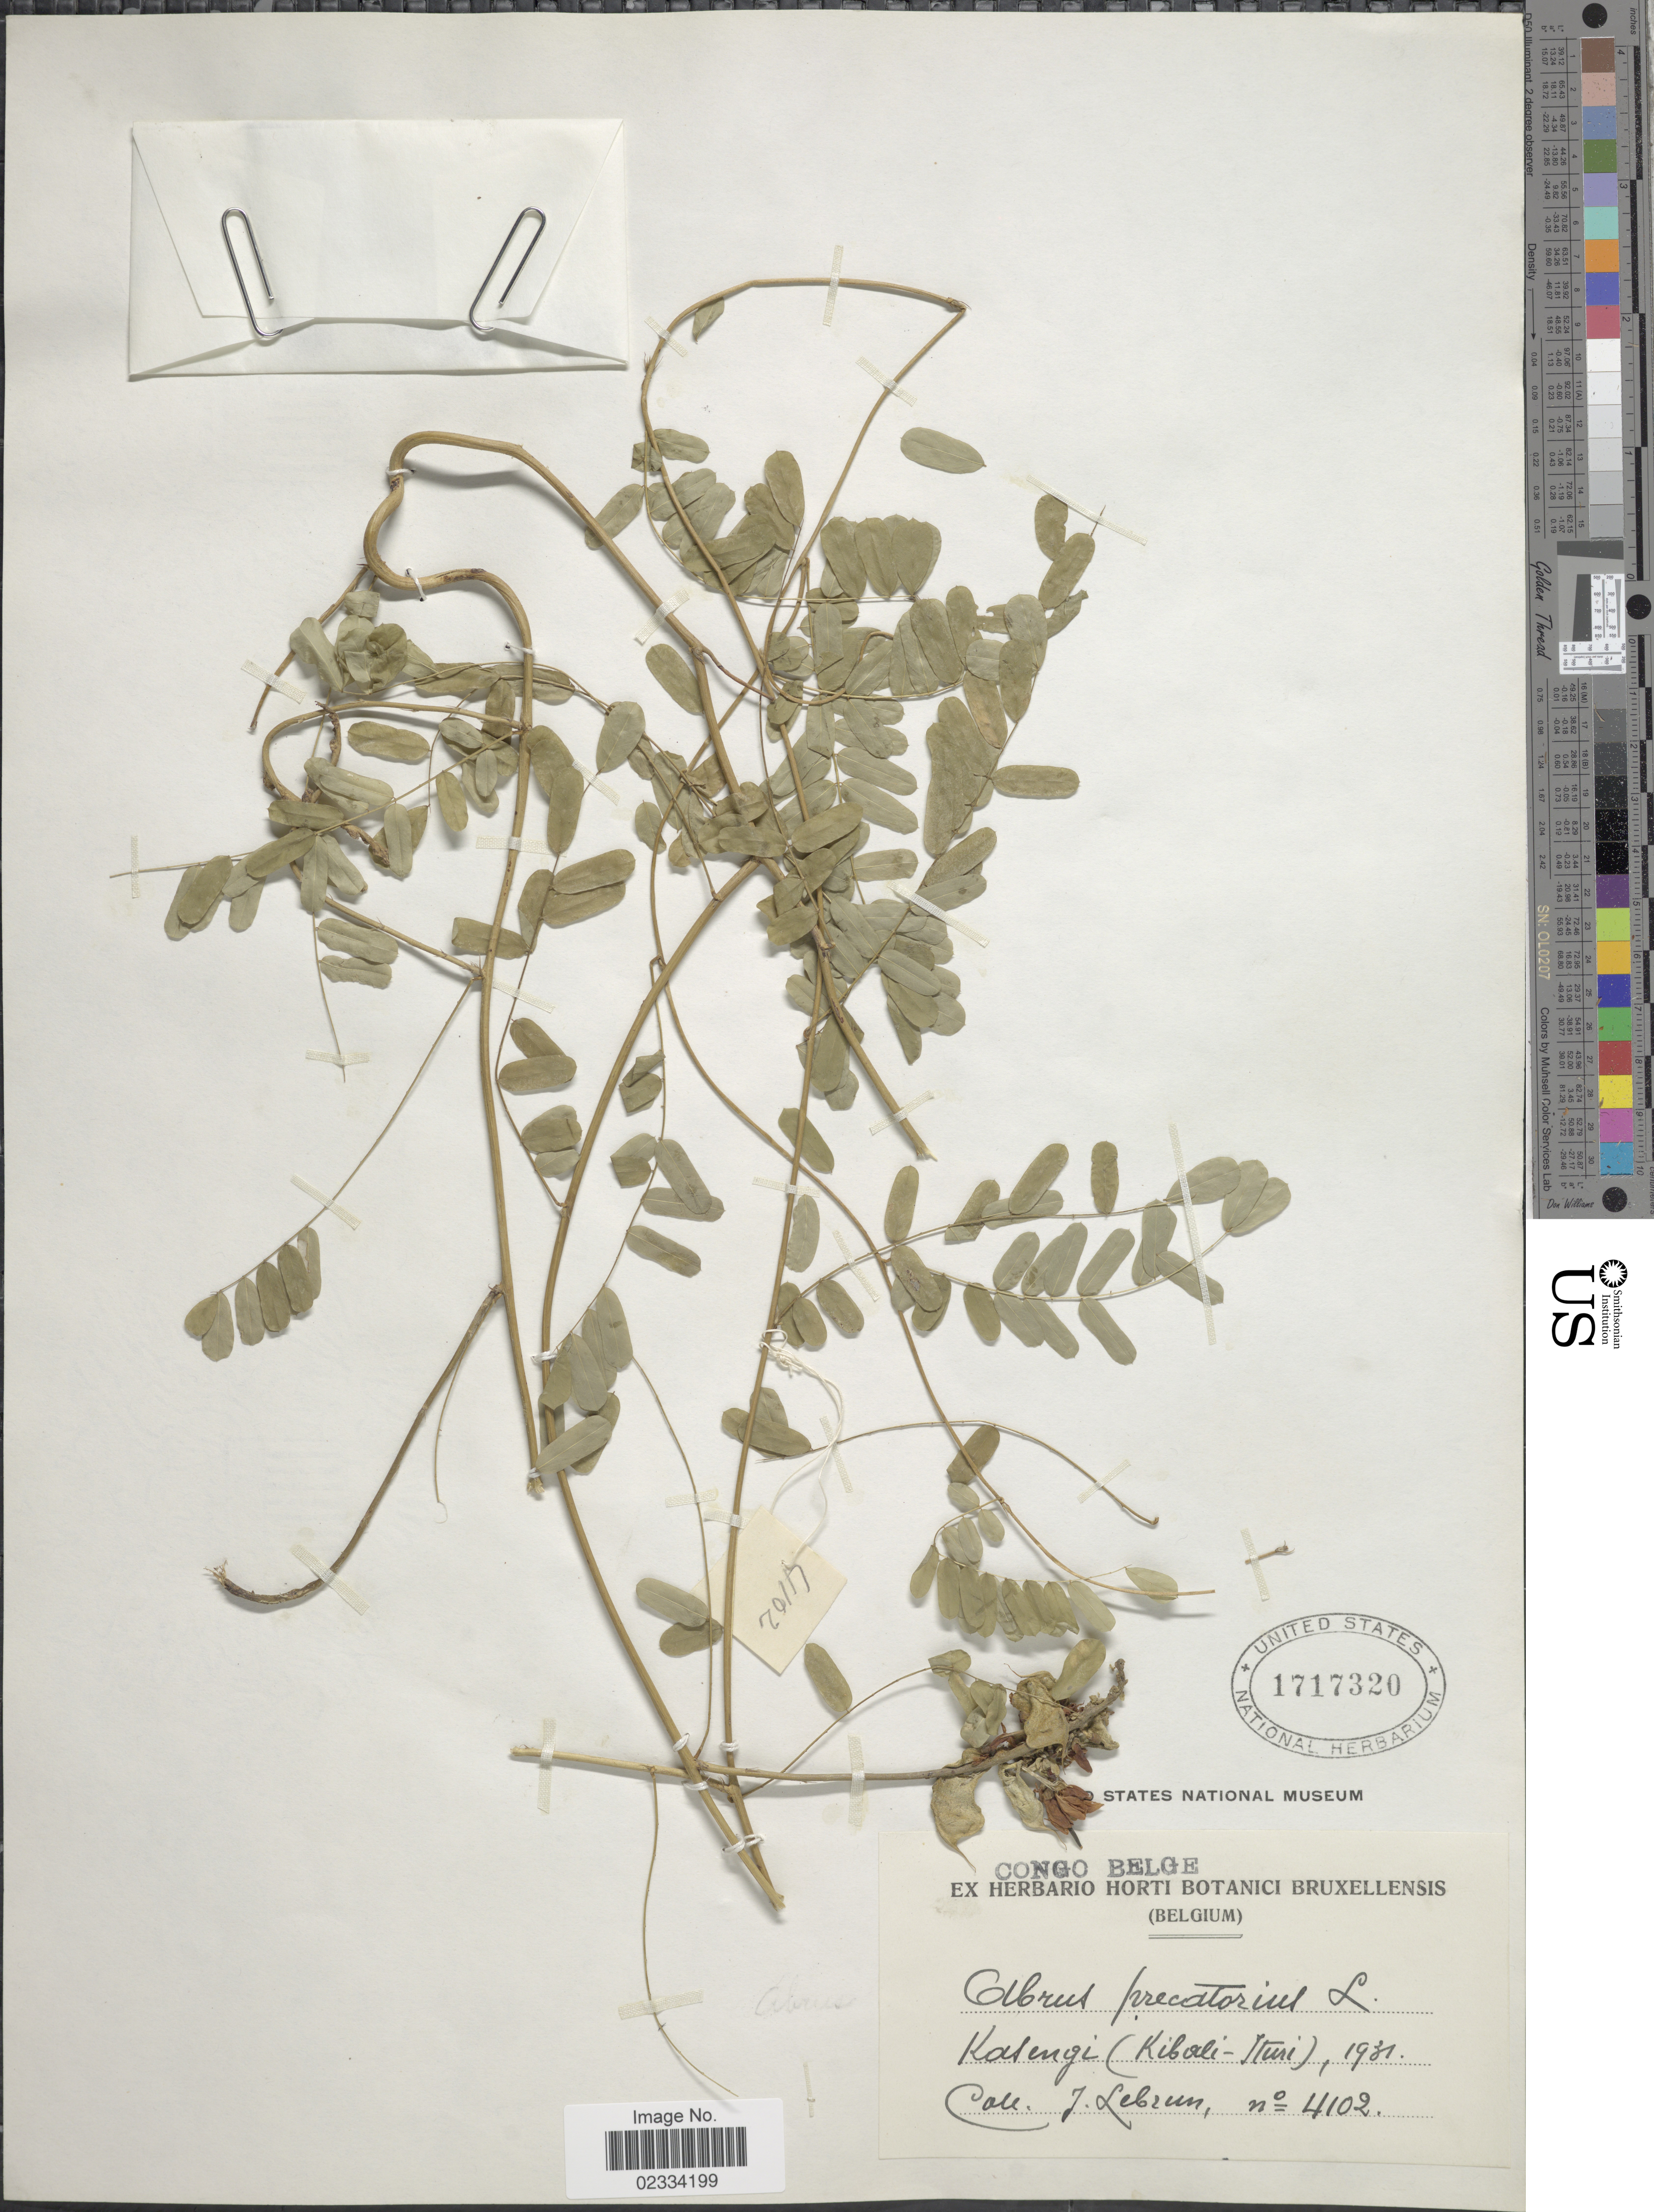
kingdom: Plantae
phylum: Tracheophyta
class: Magnoliopsida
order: Fabales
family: Fabaceae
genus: Abrus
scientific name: Abrus precatorius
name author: L.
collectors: J. A. Lebrun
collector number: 4102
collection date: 1931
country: Congo, Democratic Republic of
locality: Congo Belge. Kasengi (Kibali-Ituri)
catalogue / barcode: US 1717320